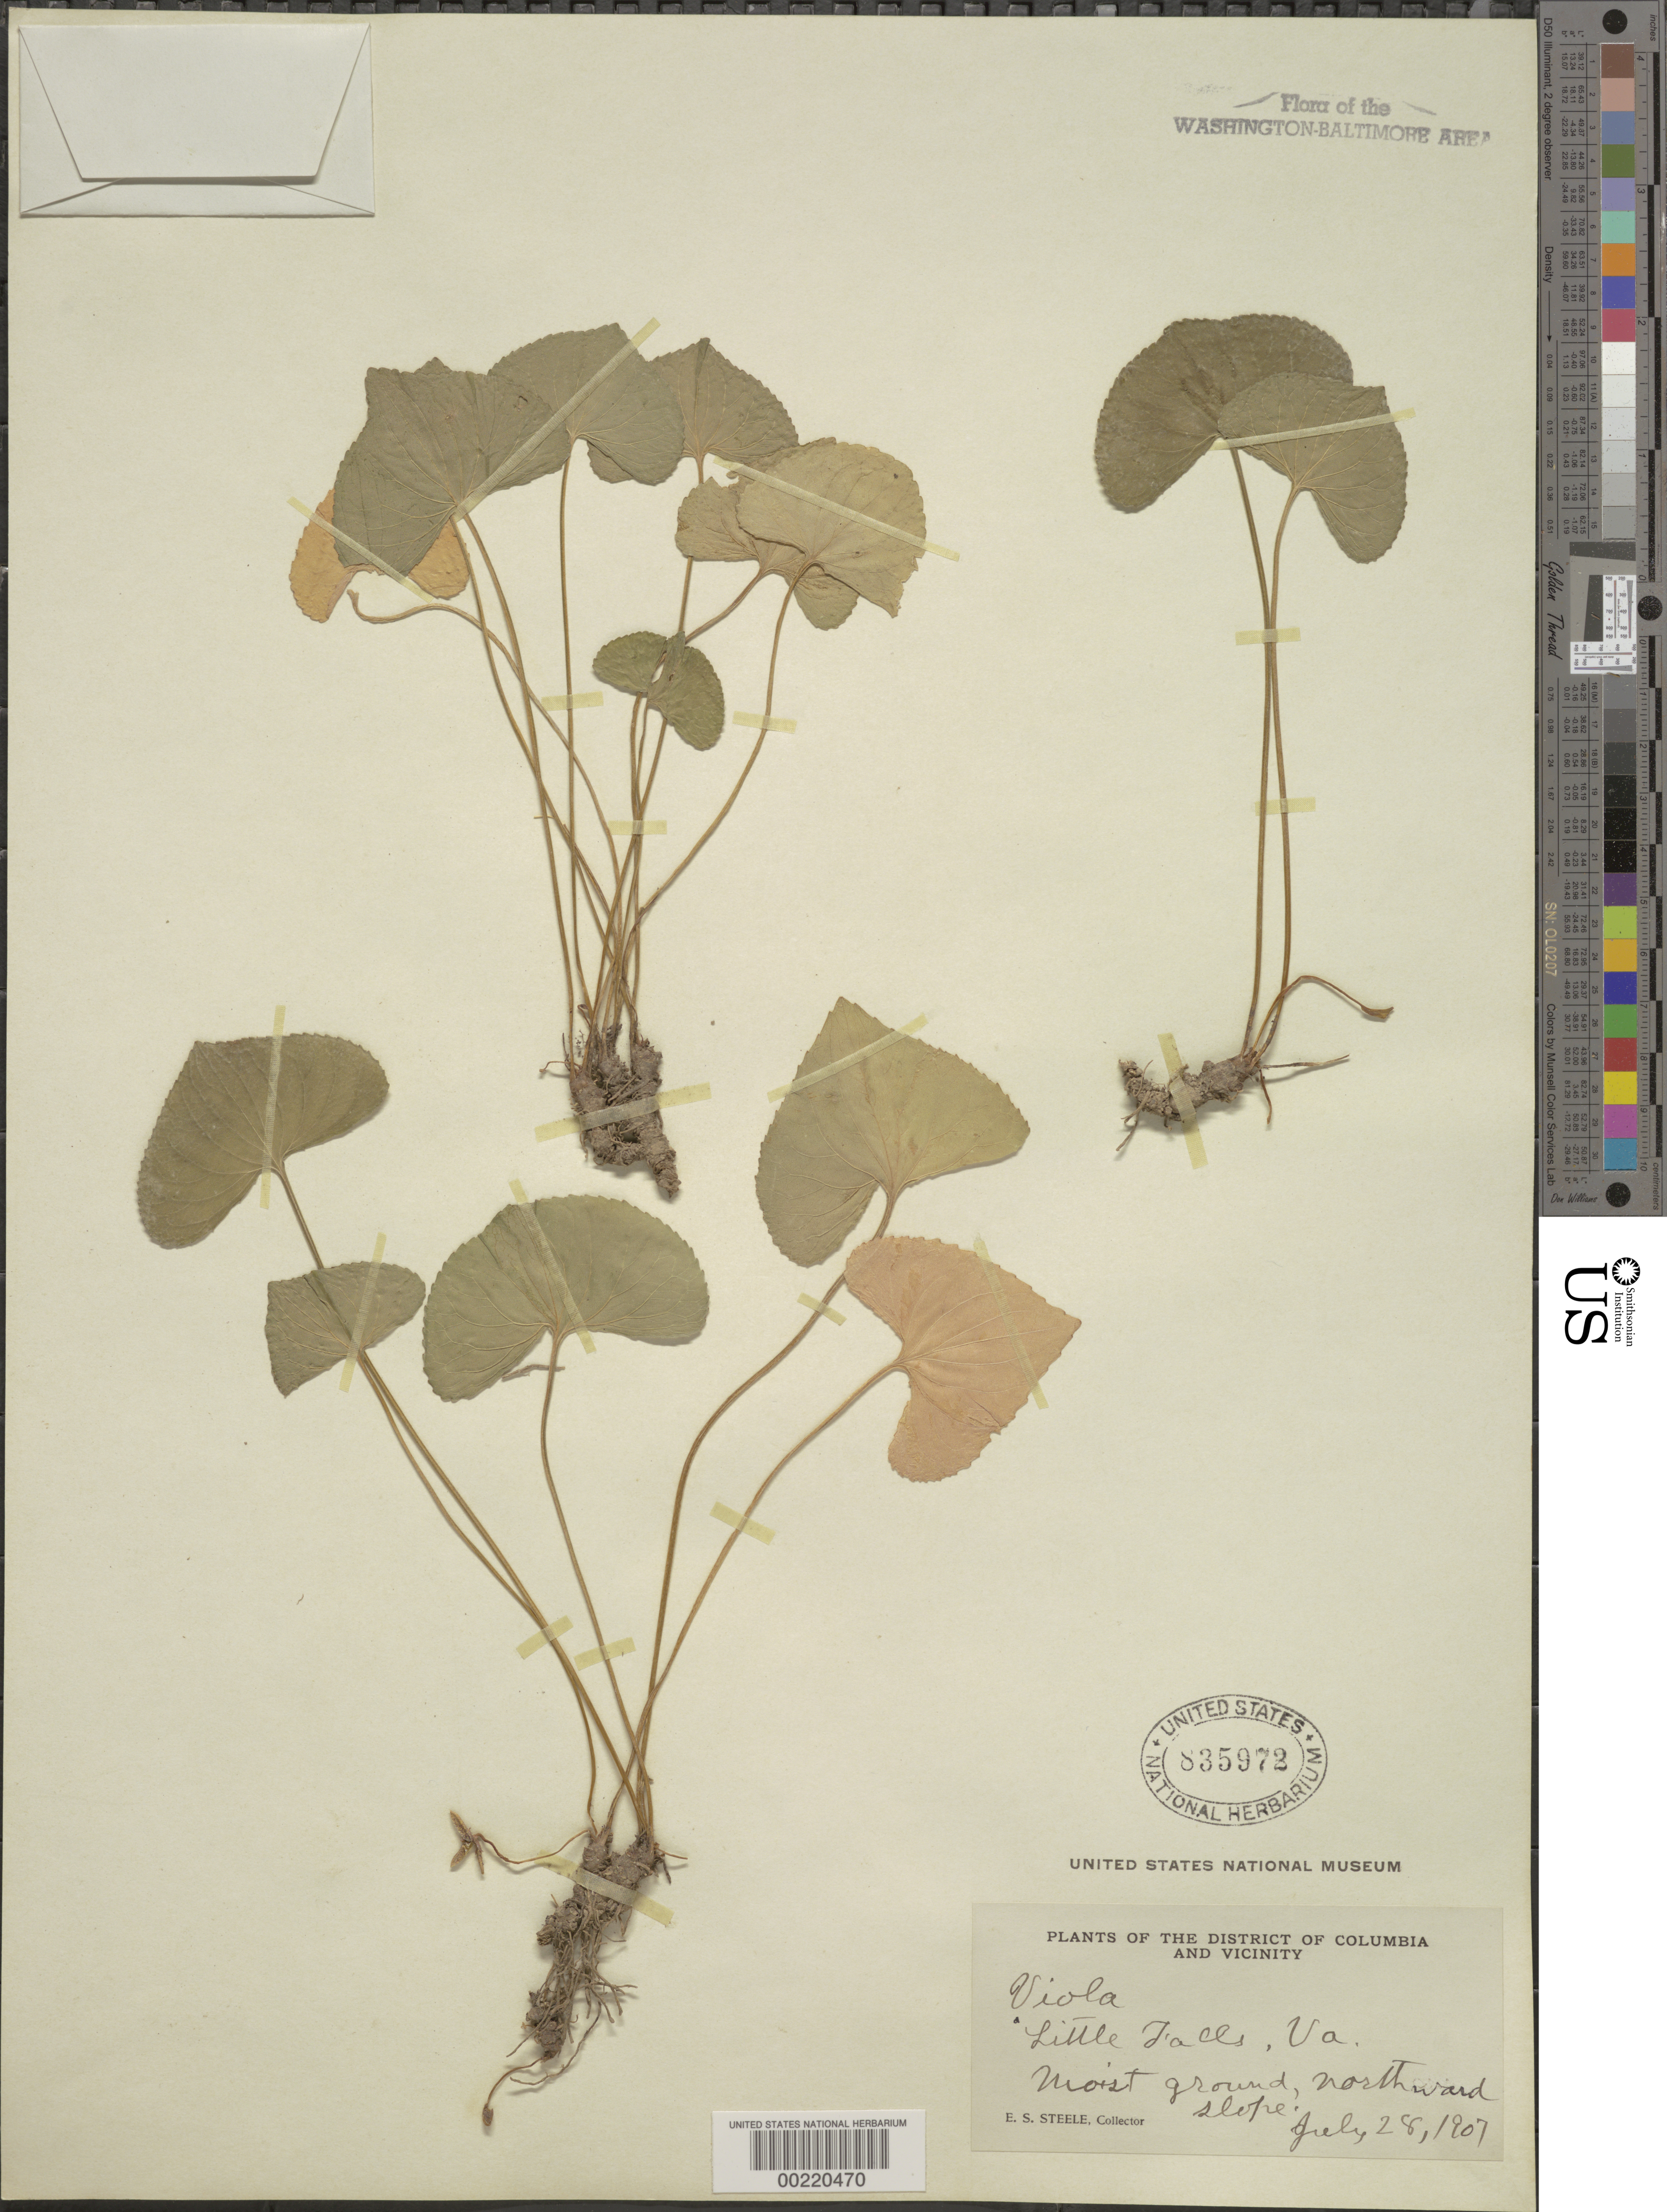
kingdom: Plantae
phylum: Tracheophyta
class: Magnoliopsida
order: Malpighiales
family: Violaceae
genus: Viola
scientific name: Viola sp.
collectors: E. Steele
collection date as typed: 28 Jul 1907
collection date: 1907-07-28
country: United States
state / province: Virginia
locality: Little Falls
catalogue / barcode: US 835972